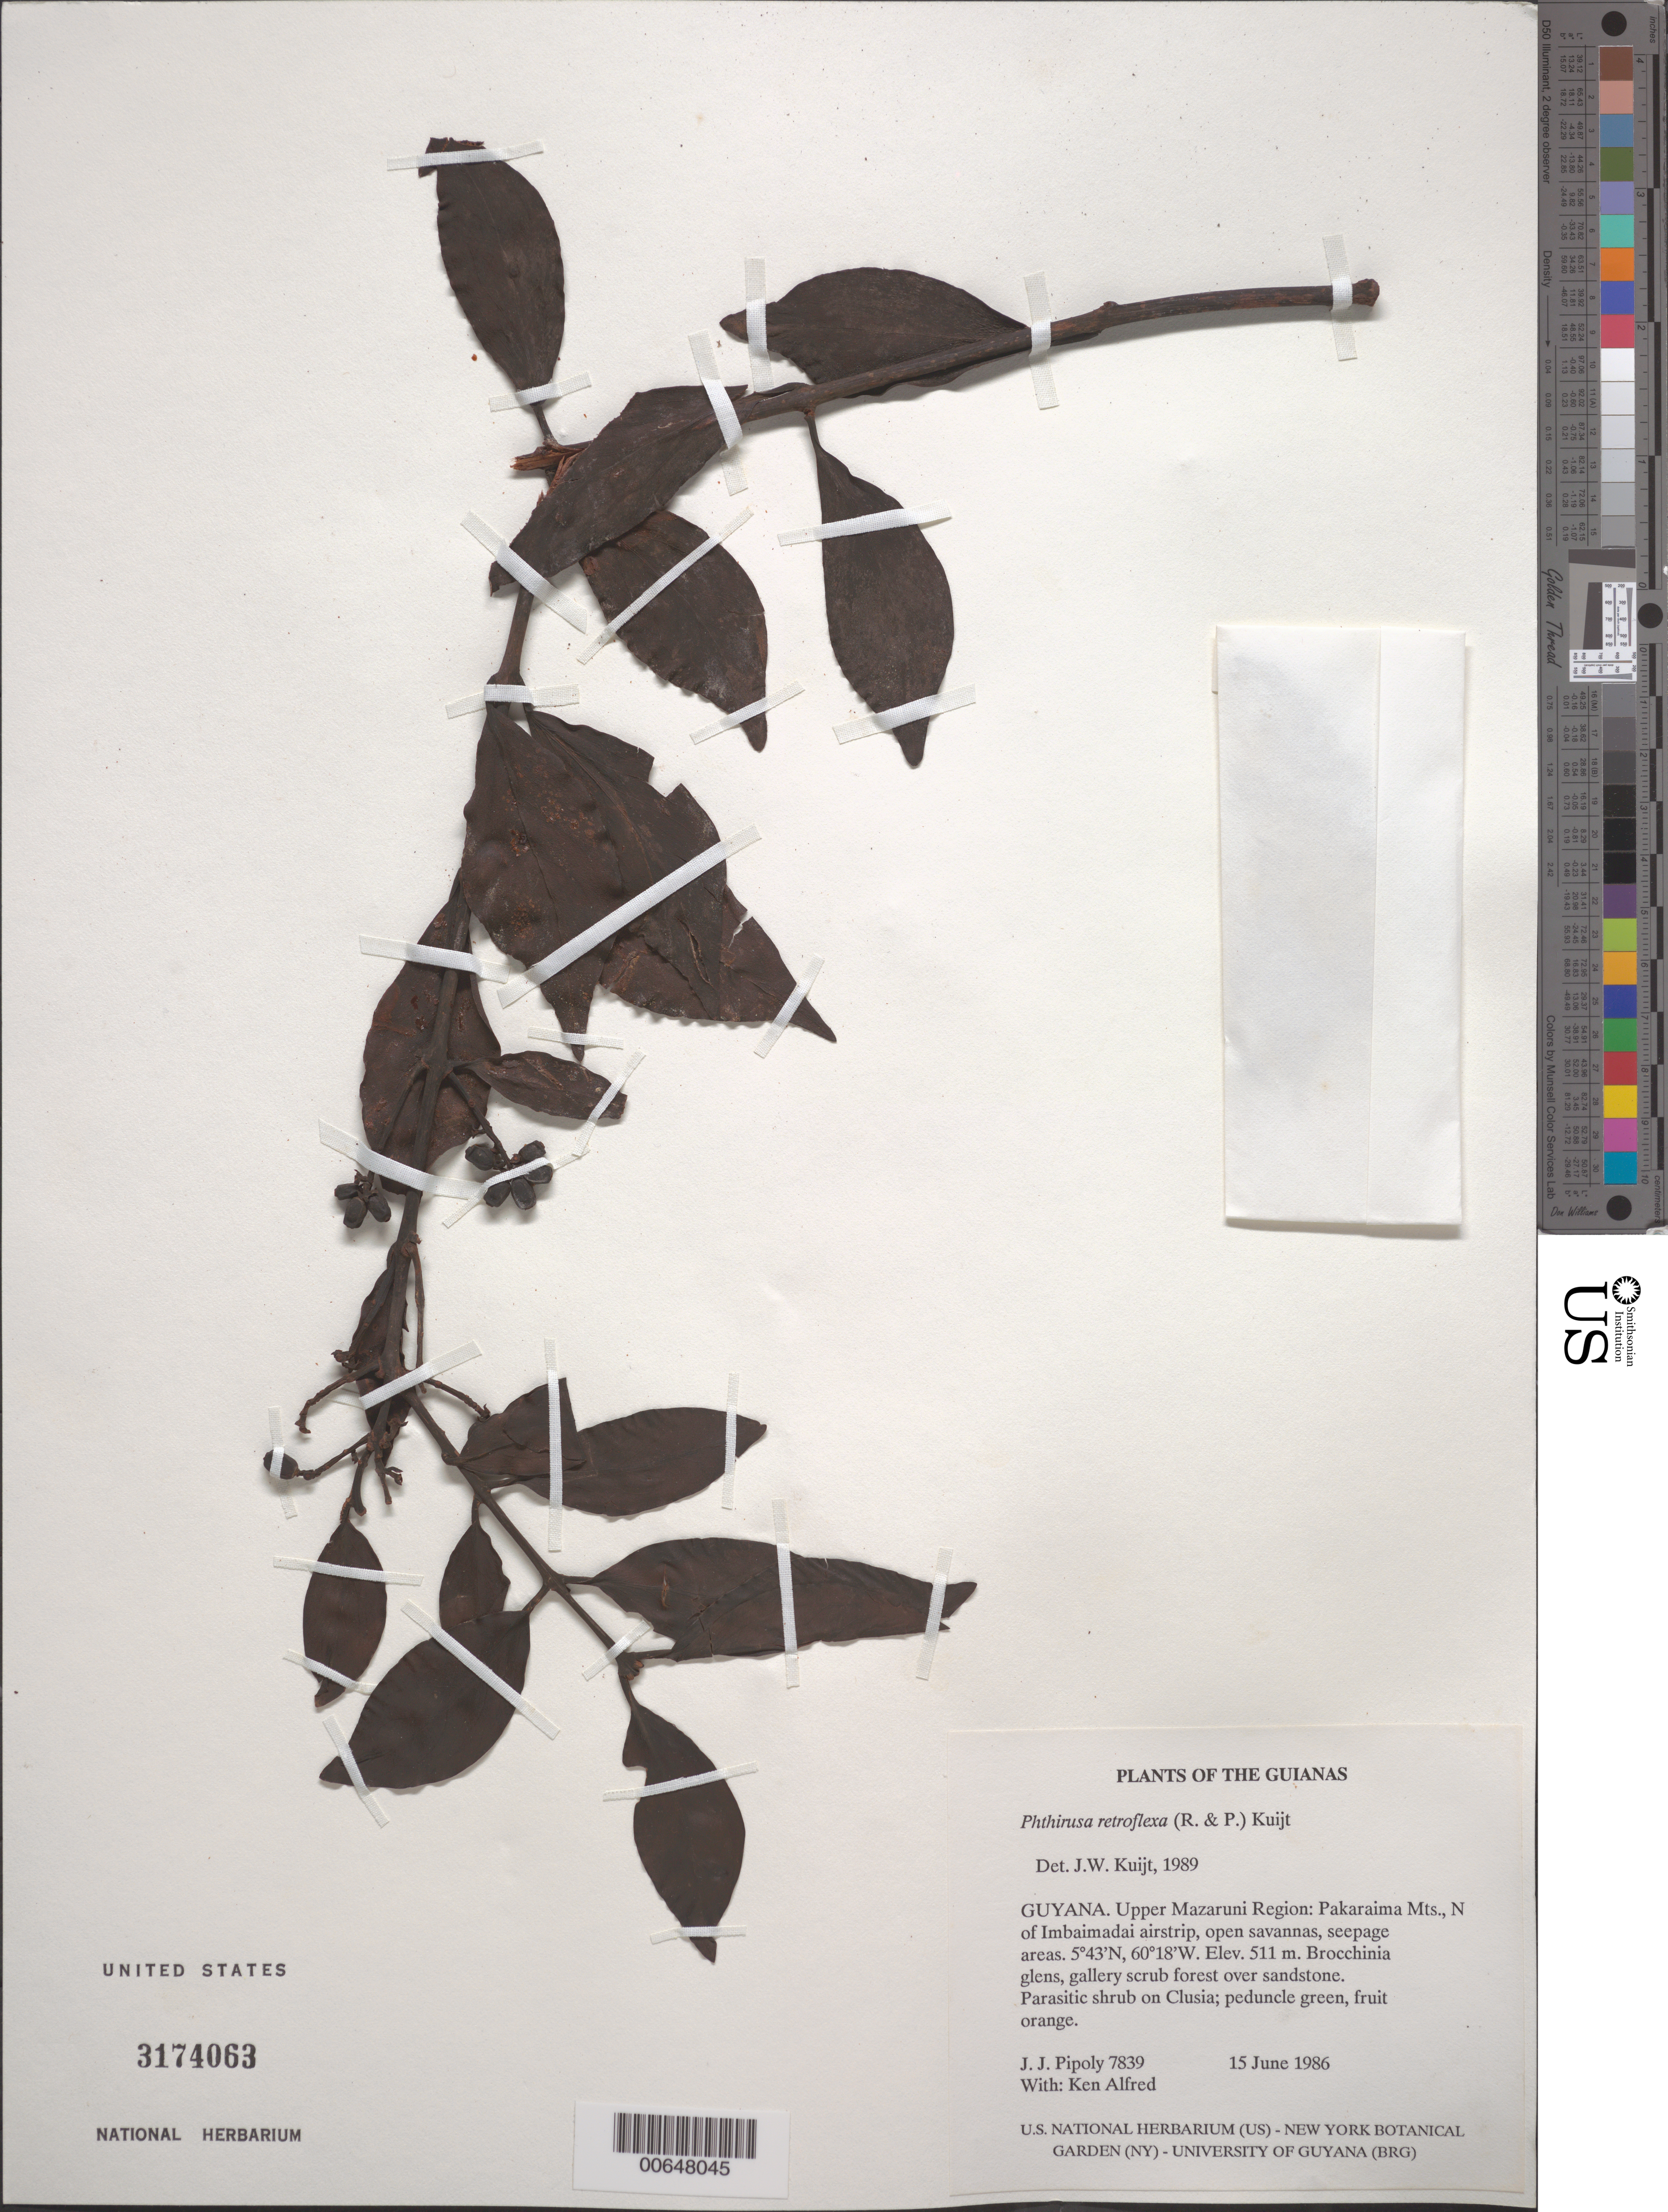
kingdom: Plantae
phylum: Tracheophyta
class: Magnoliopsida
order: Santalales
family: Loranthaceae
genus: Phthirusa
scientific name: Phthirusa retroflexa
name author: (Ruiz & Pav.) Kuijt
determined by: Kuijt, Job, (CANADA)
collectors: J. J. Pipoly & K. Alfred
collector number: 7839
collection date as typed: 15 June 1986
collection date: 1986-06-15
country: Guyana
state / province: Cuyuni-Mazaruni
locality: Pakaraima Mts., N of Imbaimadai airstrip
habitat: Open savannas, seepage areas, Brocchinia glens, gallery scrub forest over sandstone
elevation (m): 511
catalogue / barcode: US 3174063